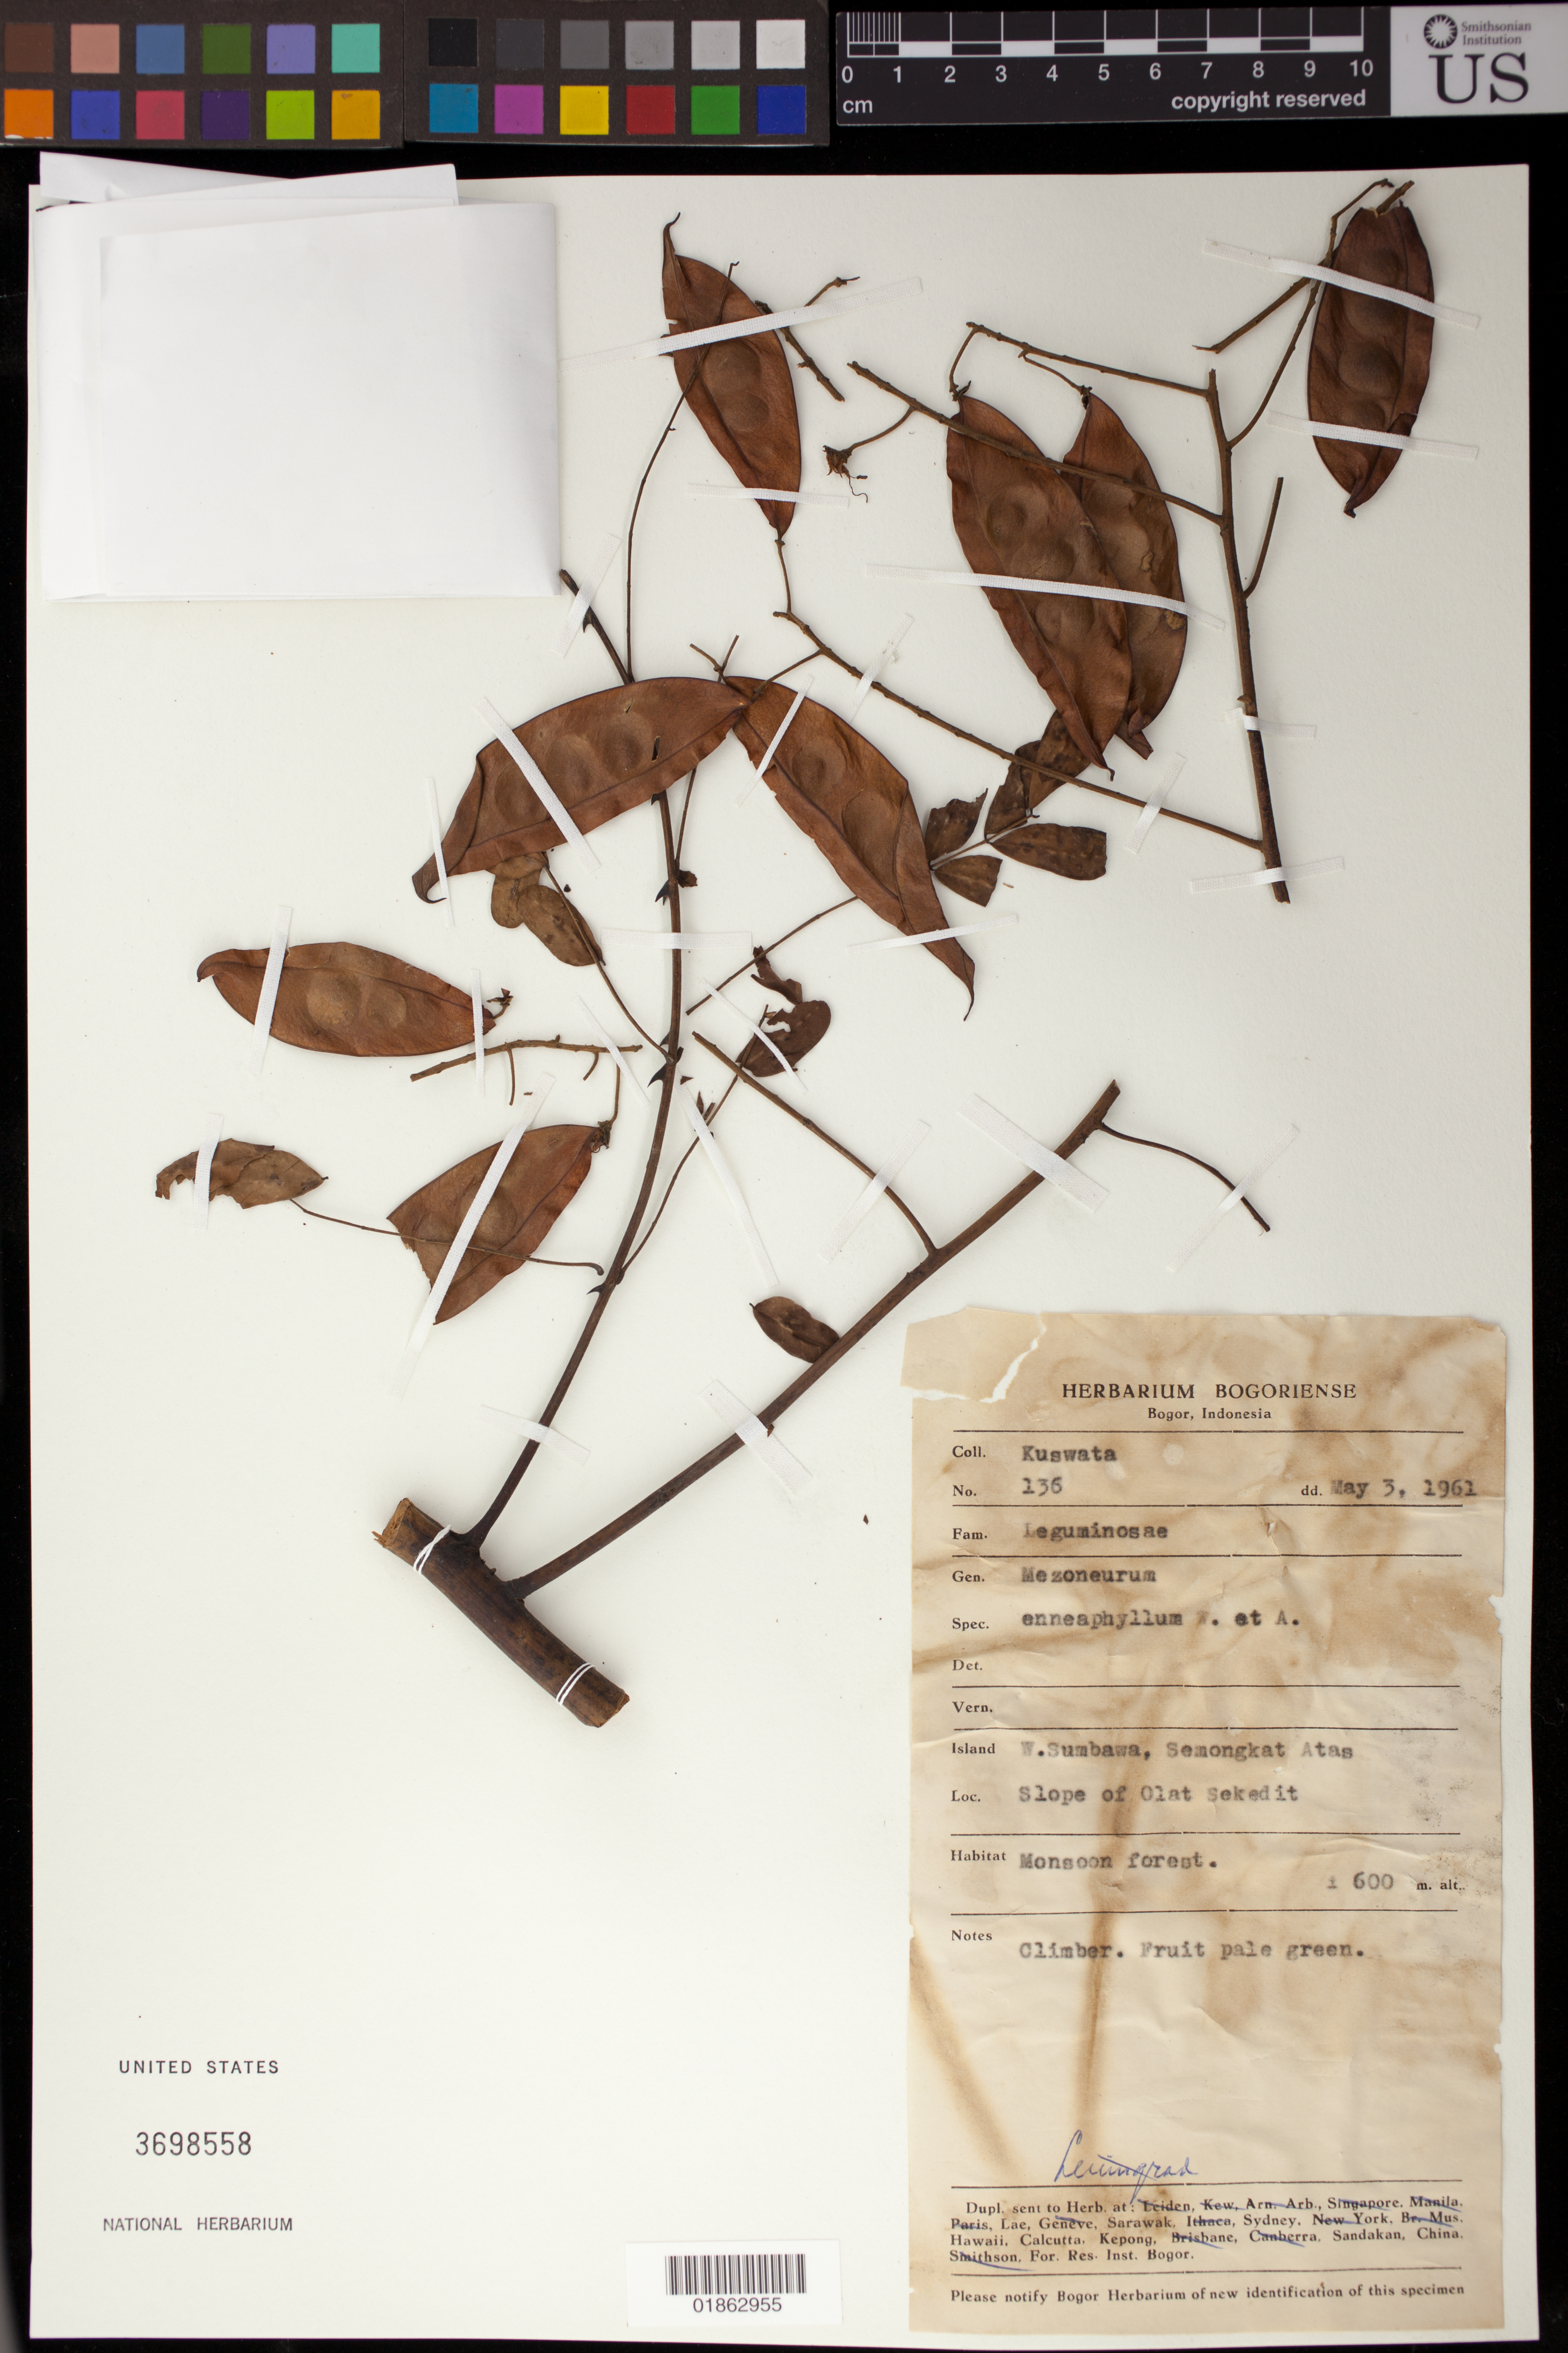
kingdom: Plantae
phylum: Tracheophyta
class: Magnoliopsida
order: Fabales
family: Fabaceae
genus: Mezoneuron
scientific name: Mezoneuron enneaphyllum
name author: (Roxb.) Wight & Arn.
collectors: -. Kuswata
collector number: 136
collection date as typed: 3 May 1961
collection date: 1961-05-03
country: Indonesia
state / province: Nusa Tenggara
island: Sumbawa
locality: W. Sumbawa, semongkat Atas, slope of Olat Sekedit.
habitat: Monsoon forest.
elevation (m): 1600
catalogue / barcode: US 3698558